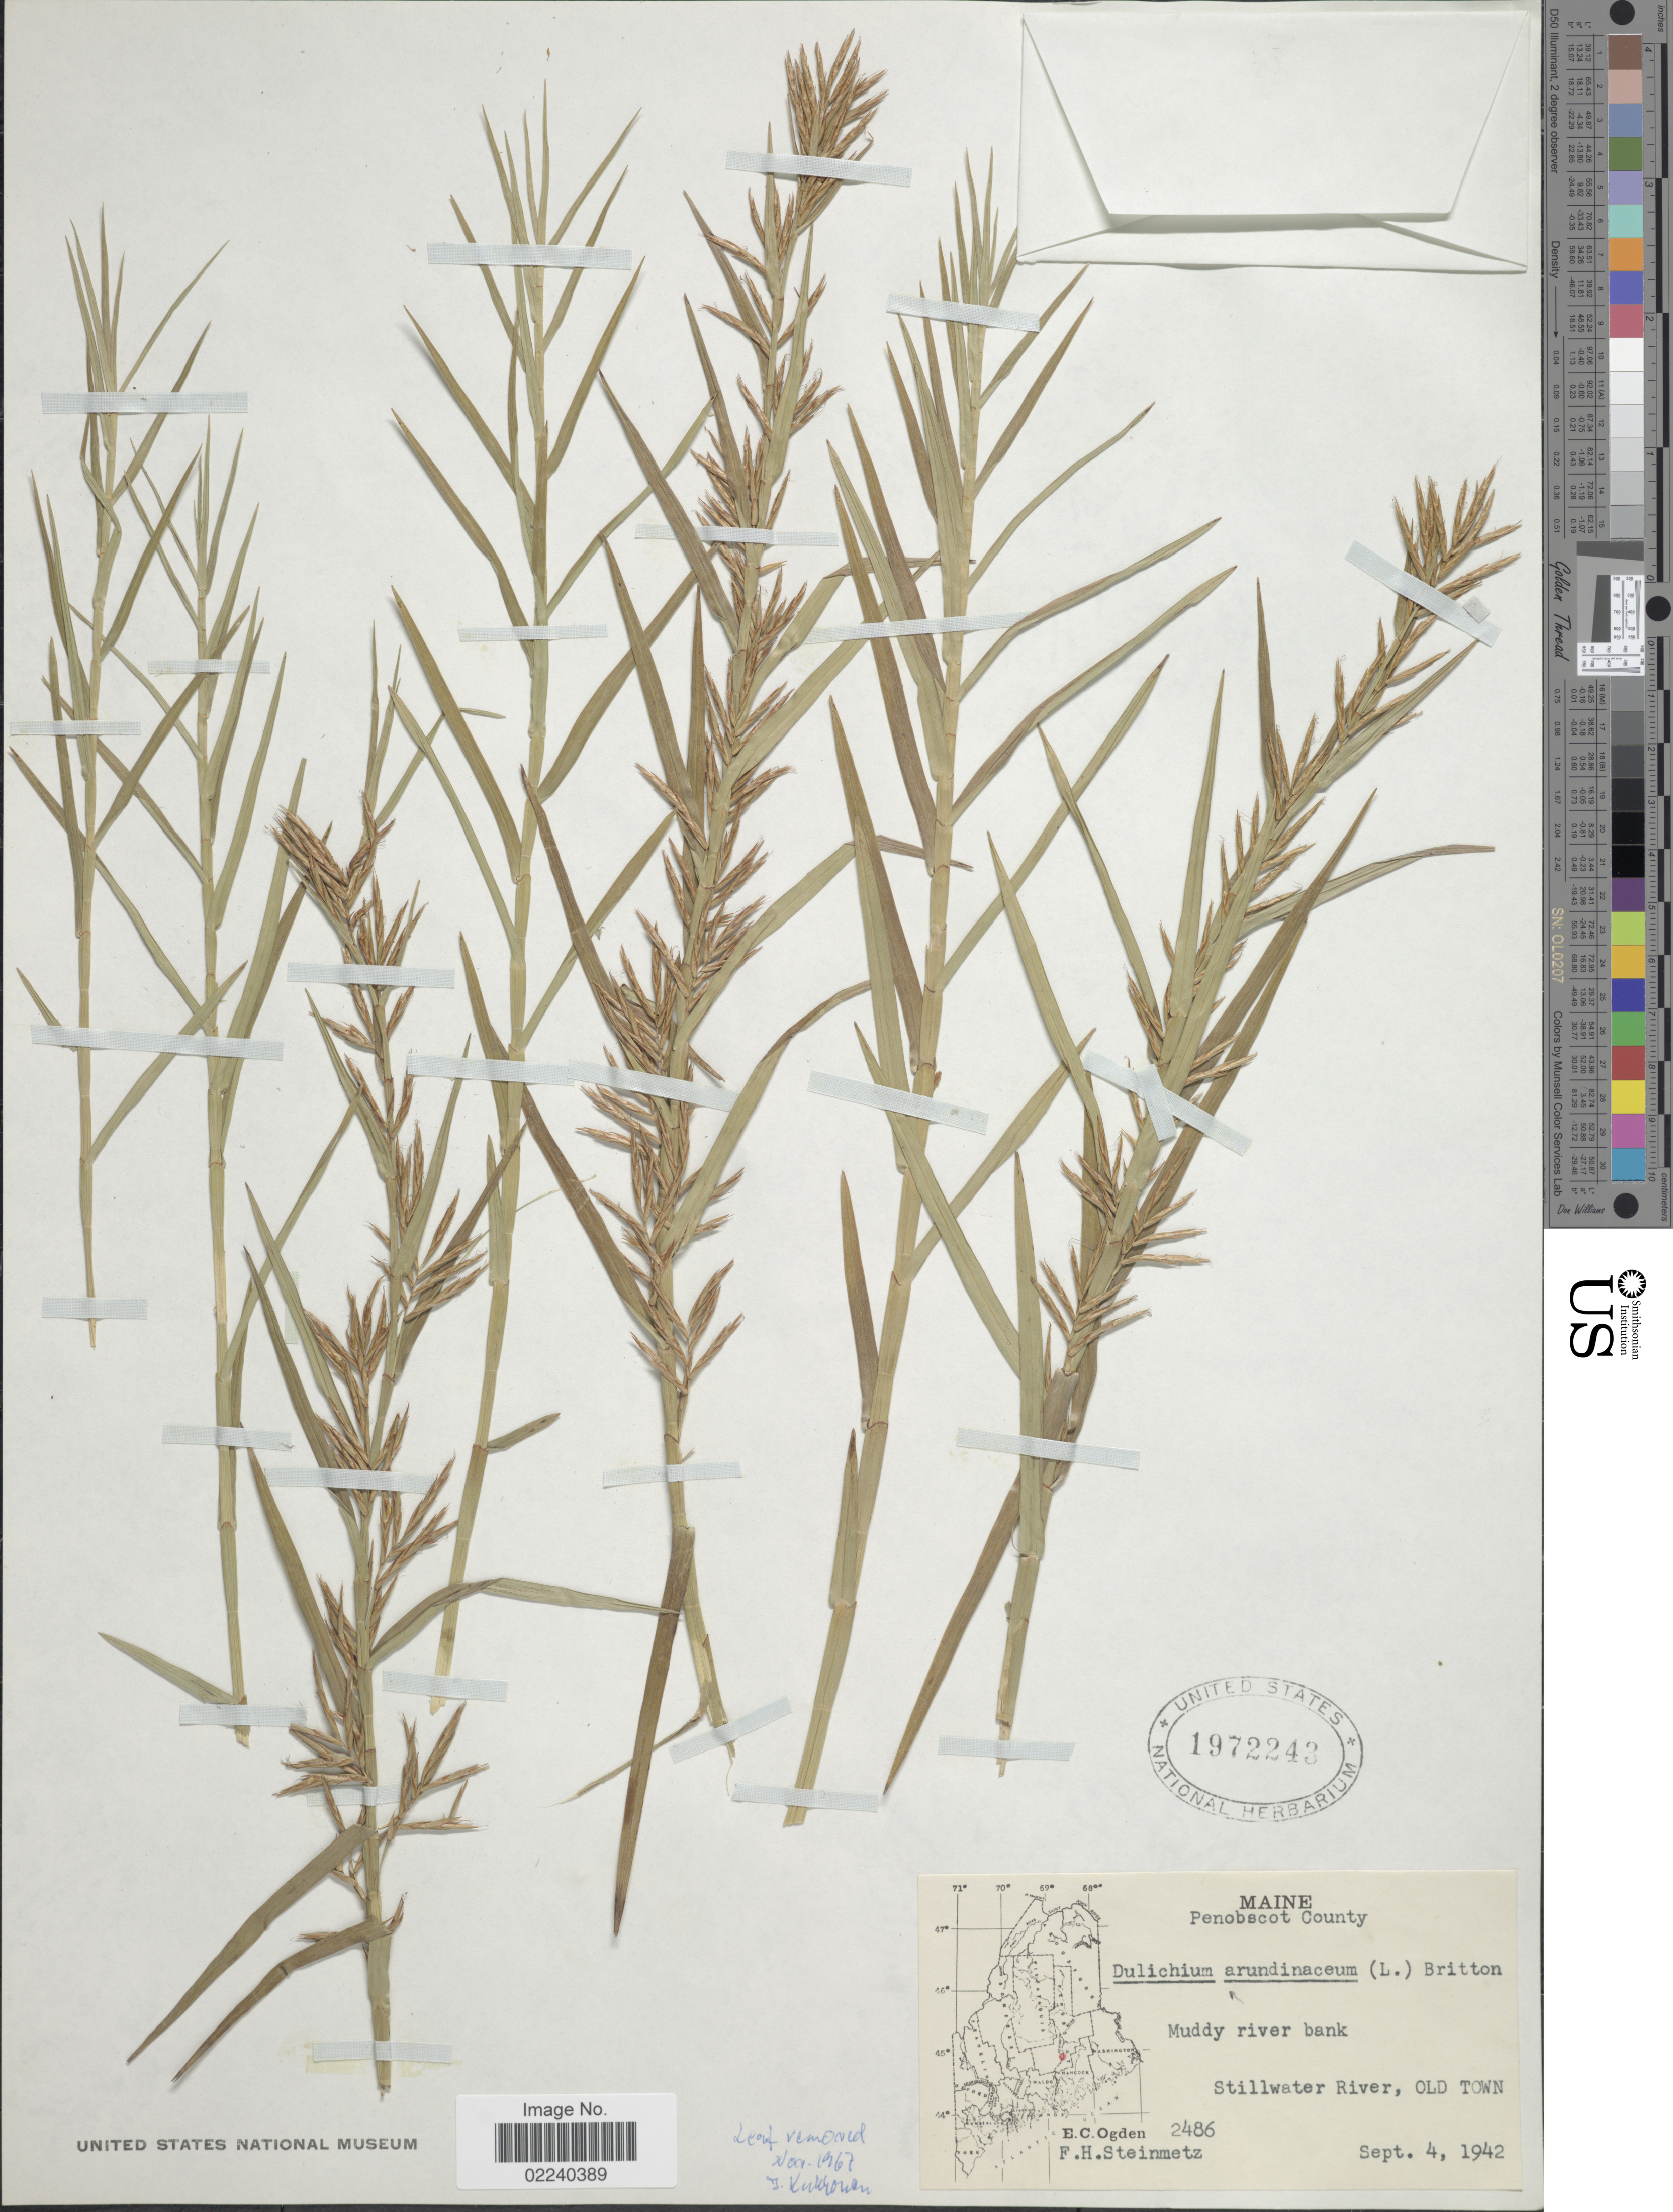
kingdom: Plantae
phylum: Tracheophyta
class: Liliopsida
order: Poales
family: Cyperaceae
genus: Dulichium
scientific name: Dulichium arundinaceum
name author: (L.) Britton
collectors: E. Ogden & F. H. Steinmetz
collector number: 2486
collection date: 1942-09-04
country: United States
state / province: Maine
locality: Penobscot County, Stillwater River, Old Town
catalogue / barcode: US 1972243